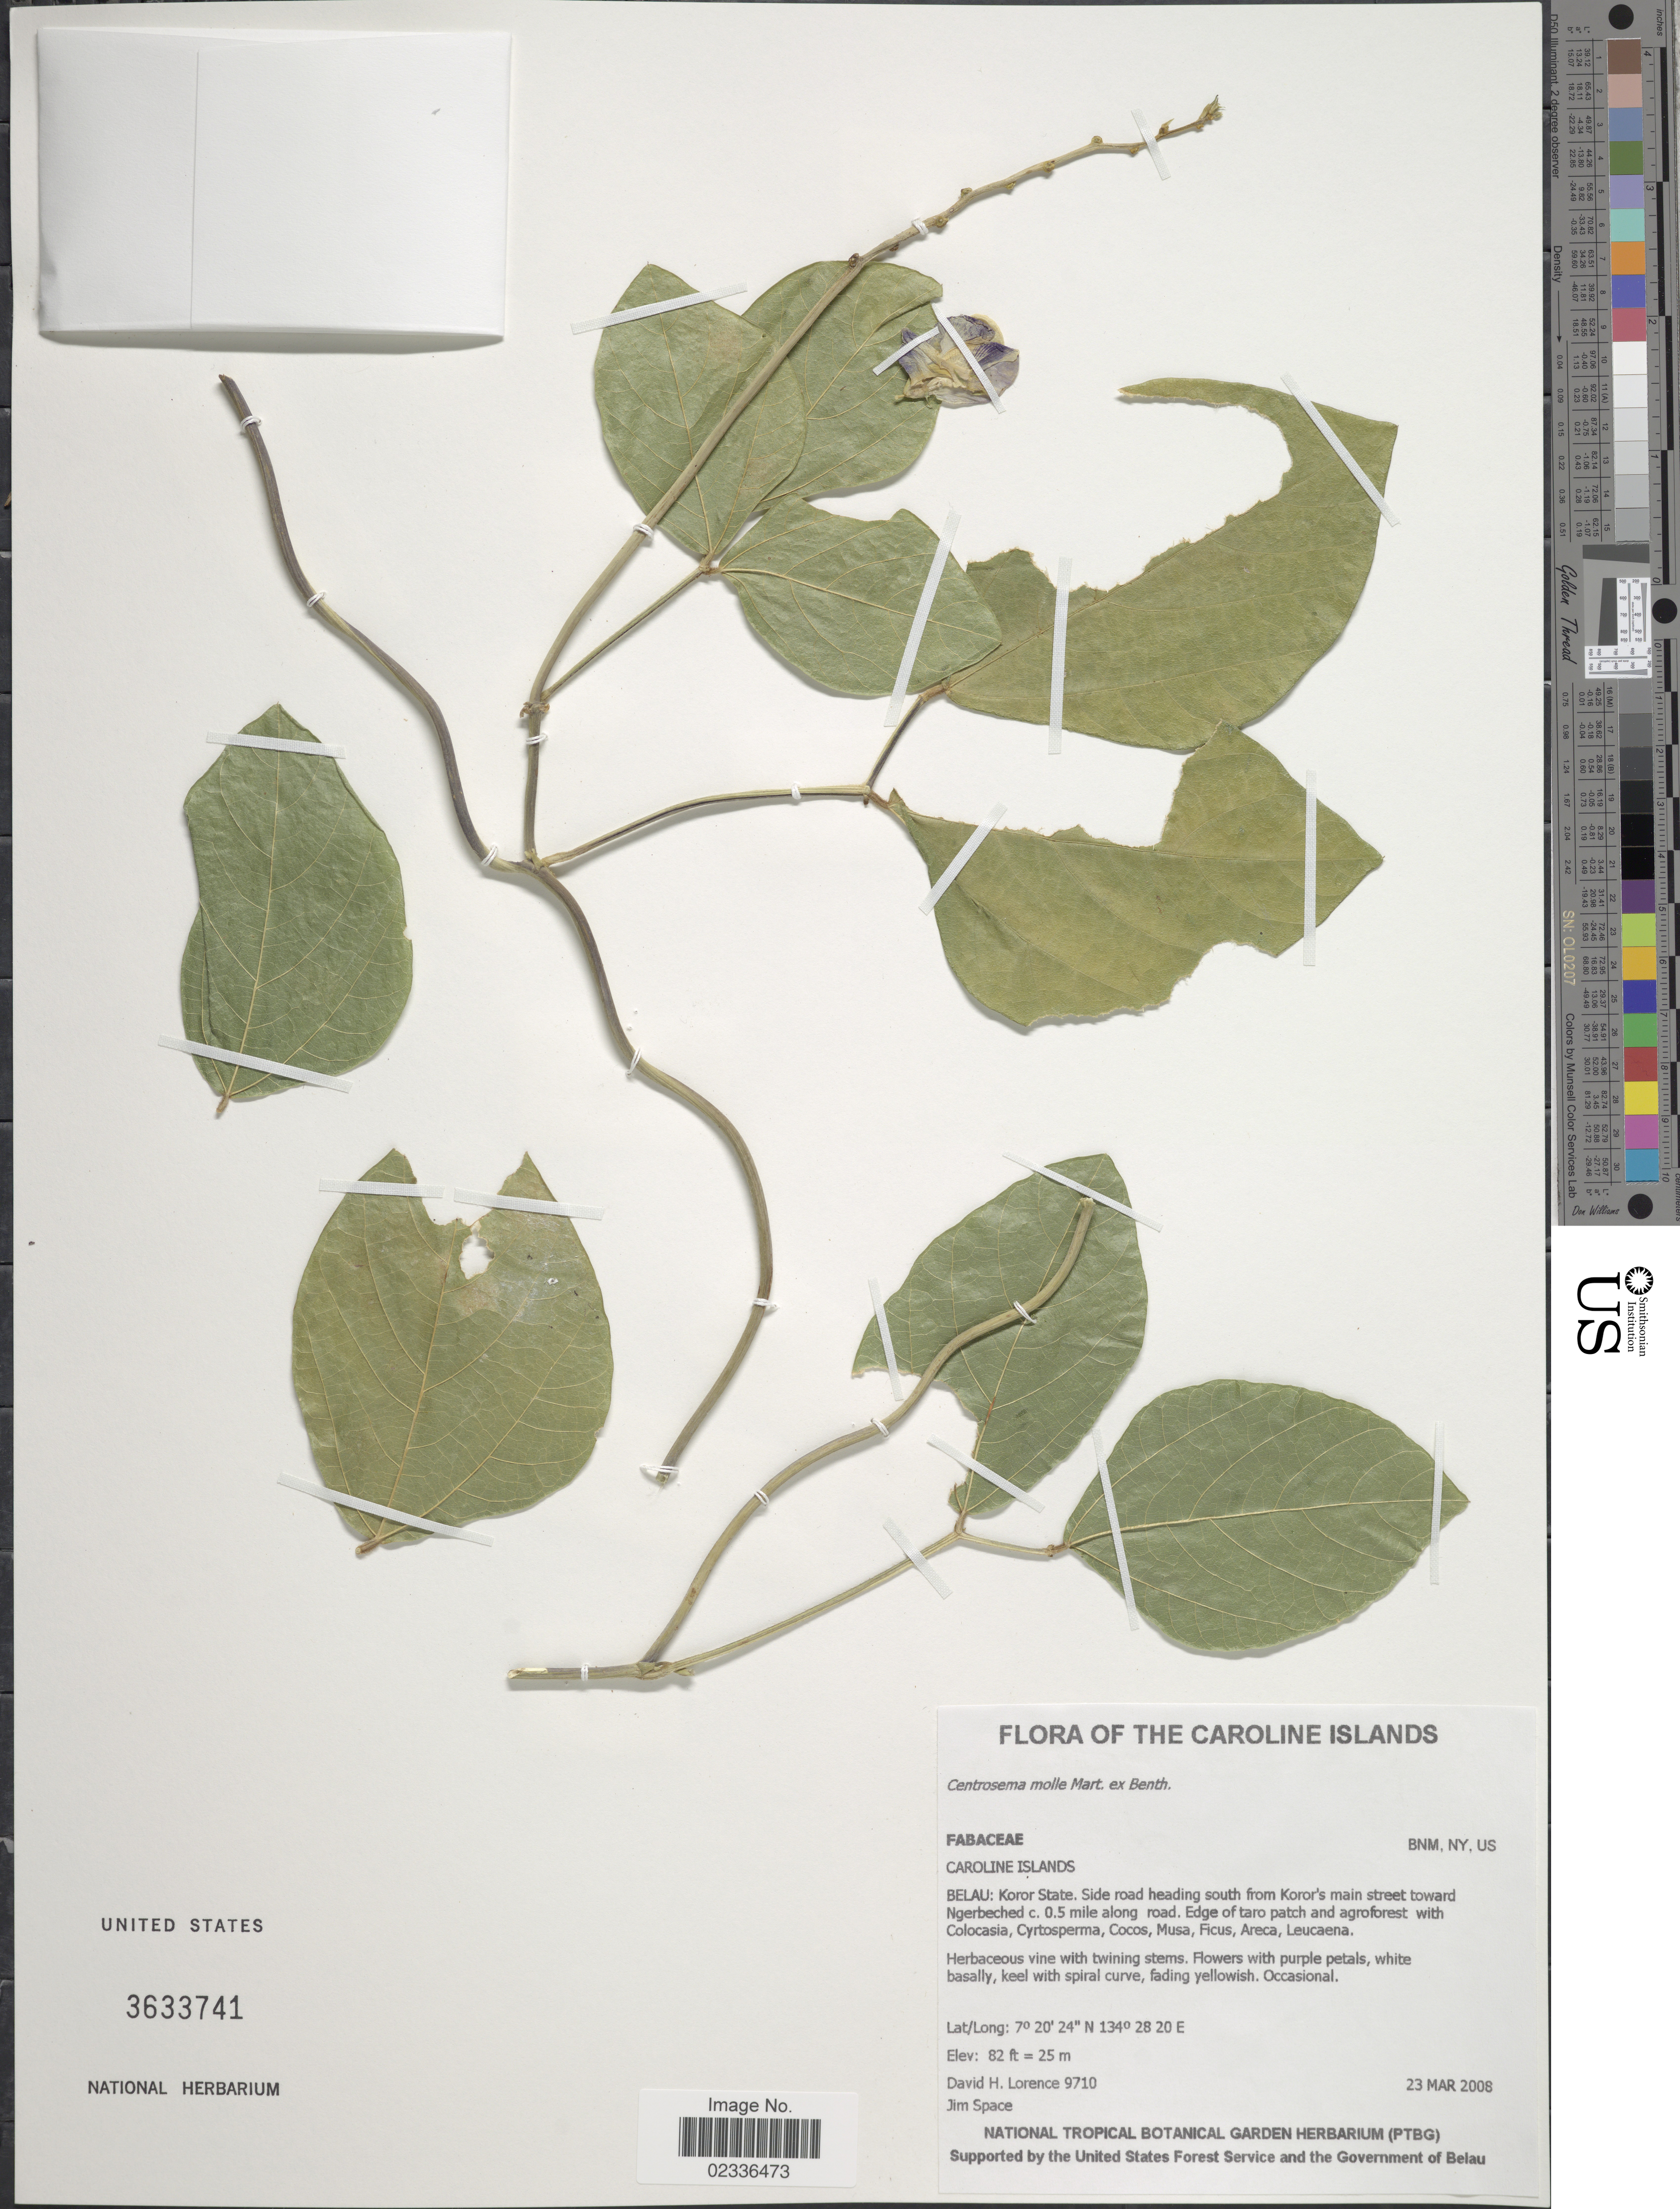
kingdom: Plantae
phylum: Tracheophyta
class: Magnoliopsida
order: Fabales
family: Fabaceae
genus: Centrosema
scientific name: Centrosema molle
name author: Mart. ex Benth.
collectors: D. Lorence & J. Space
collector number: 9710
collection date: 2008-03-23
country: Palau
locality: Caroline Islands, Belau: Koror State, side road heading south from Koror's main street toward Ngerbeched c. 0.5 mile along road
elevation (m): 25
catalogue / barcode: US 3633741